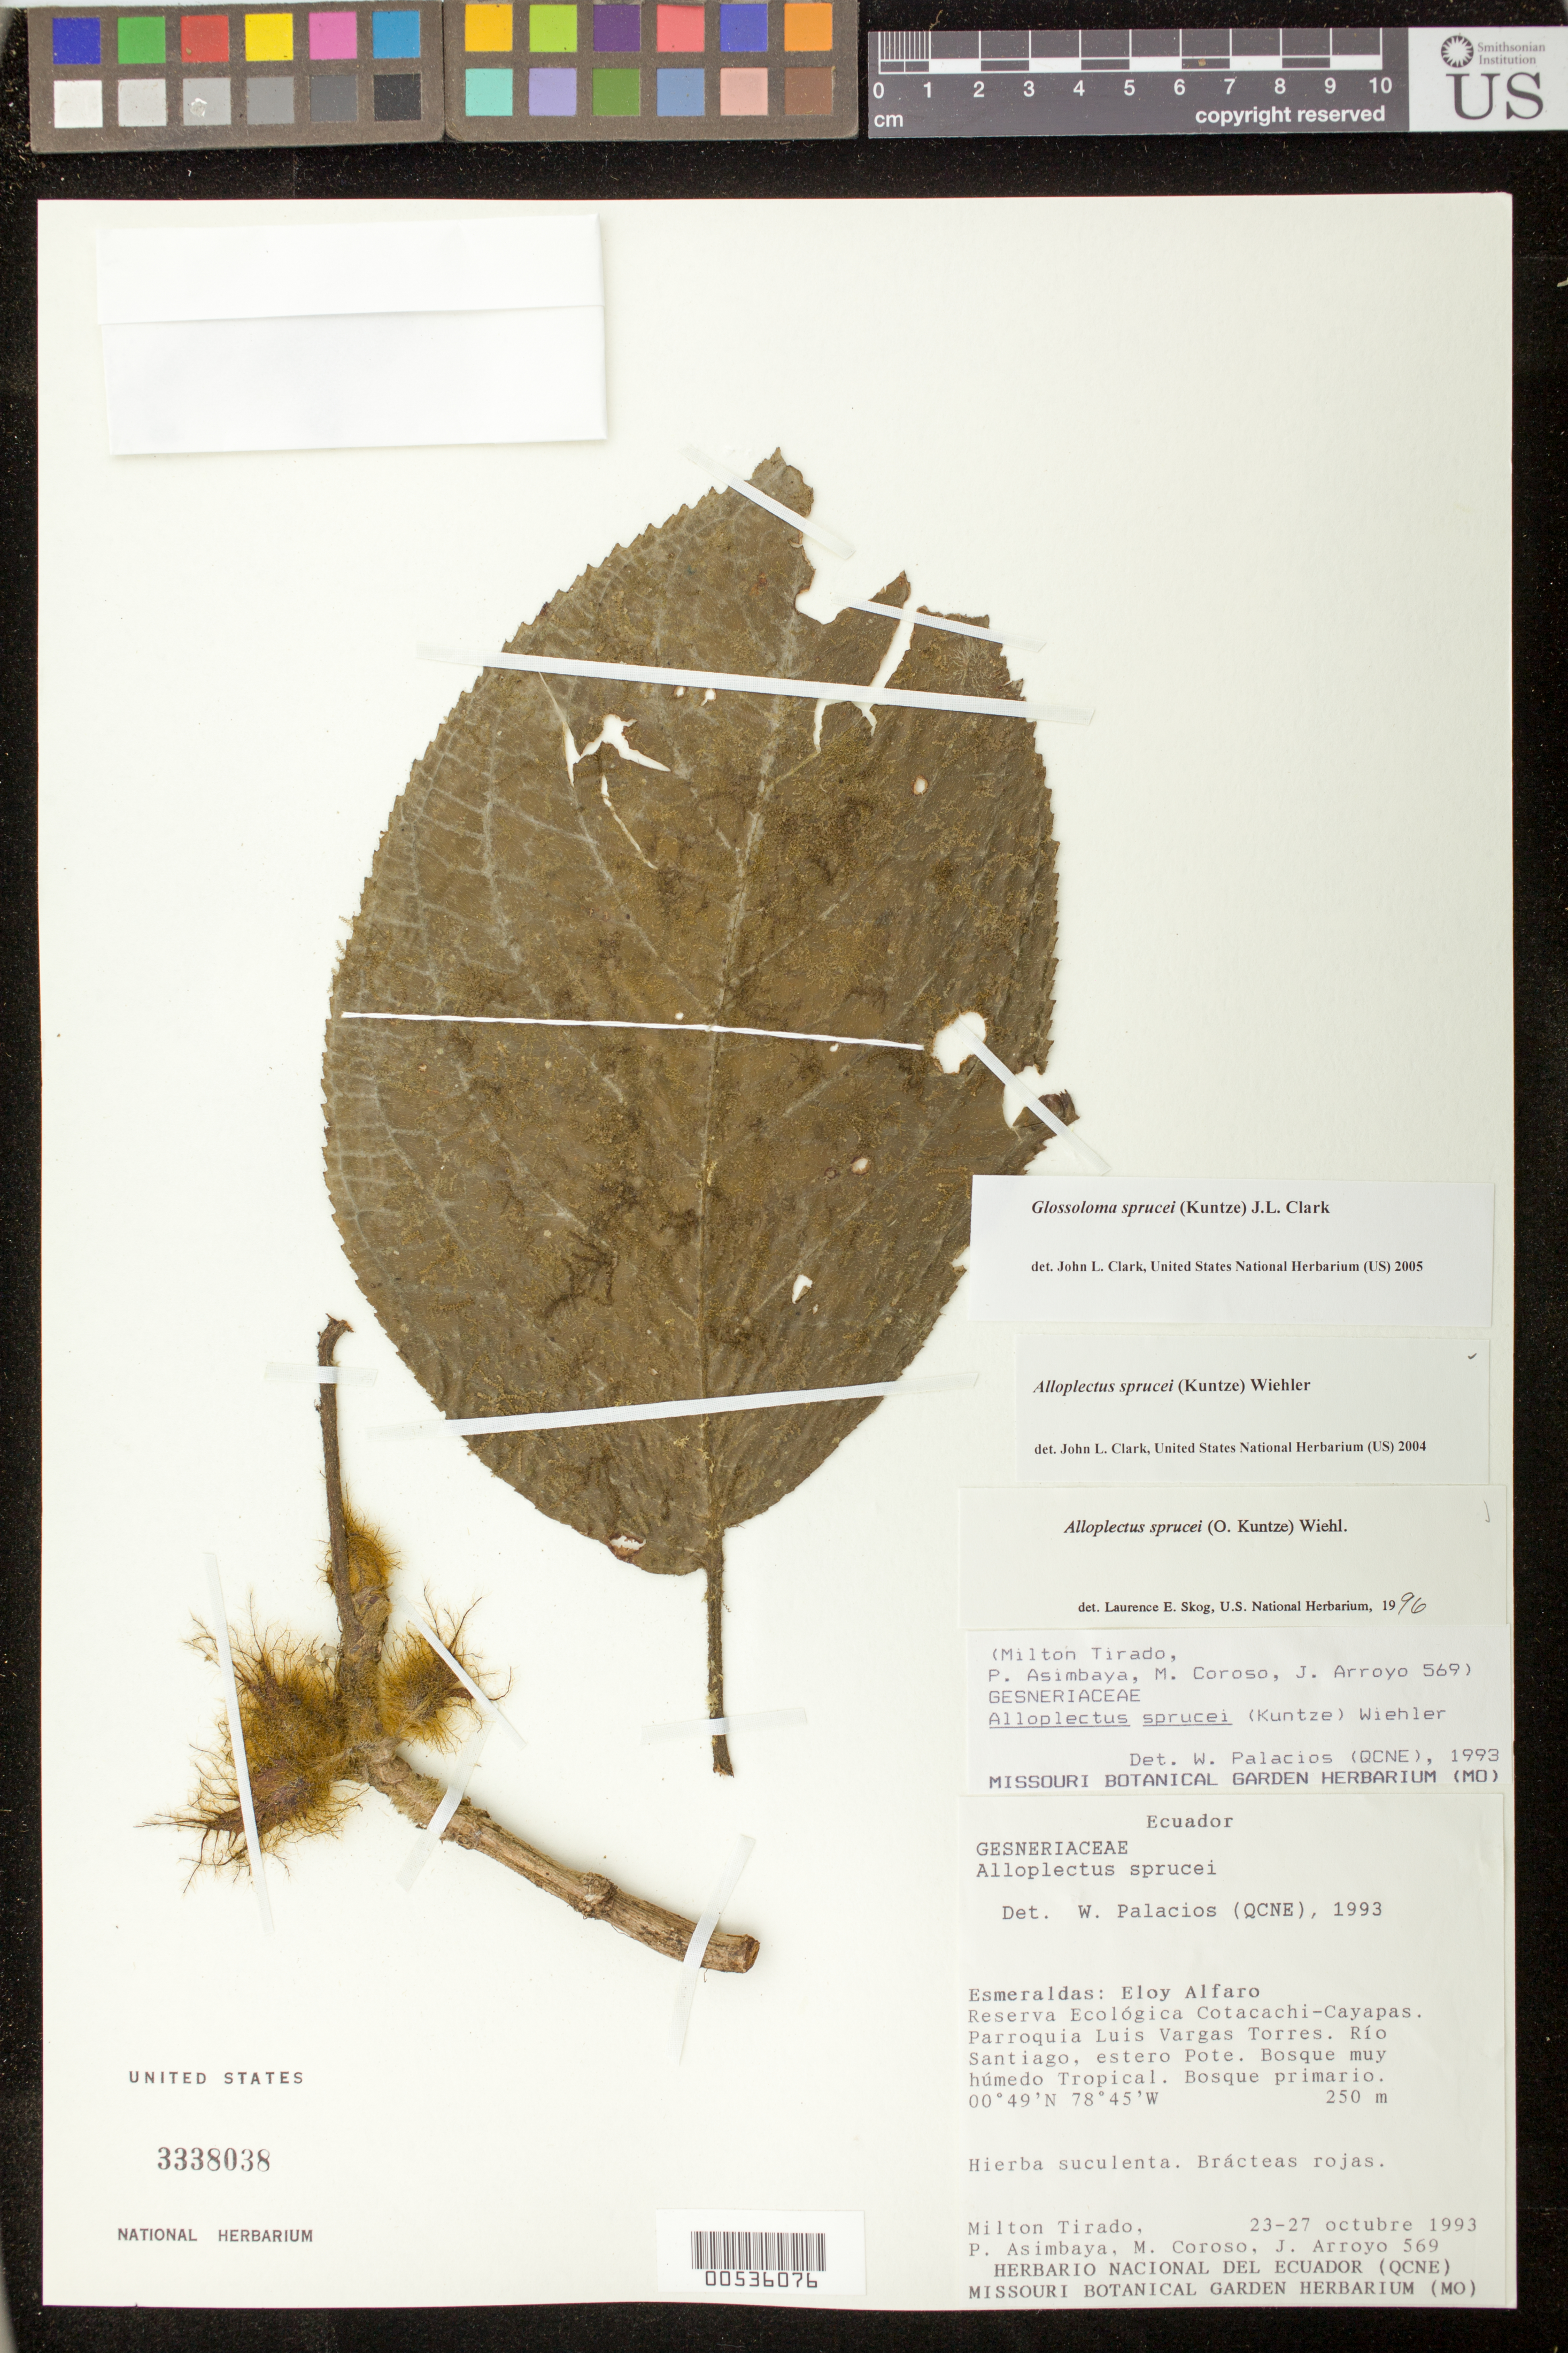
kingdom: Plantae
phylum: Tracheophyta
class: Magnoliopsida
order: Lamiales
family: Gesneriaceae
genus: Glossoloma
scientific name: Glossoloma sprucei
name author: (Kuntze) J.L. Clark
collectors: M. Tirado, P. Asimbaya, M. Coroso & J. Arroyo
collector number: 569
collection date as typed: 23-27 Oct 1993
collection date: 1993-10-23/1993-10-27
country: Ecuador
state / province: Esmeraldas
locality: Eloy Alfaro. Reserva Ecológica Cotacachi-Cayapas; Parroquia Luis Vargas Torres, Río Santiago, estero Pote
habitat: Bosque muy húmedo tropical; bosque primario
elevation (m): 250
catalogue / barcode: US 3338038